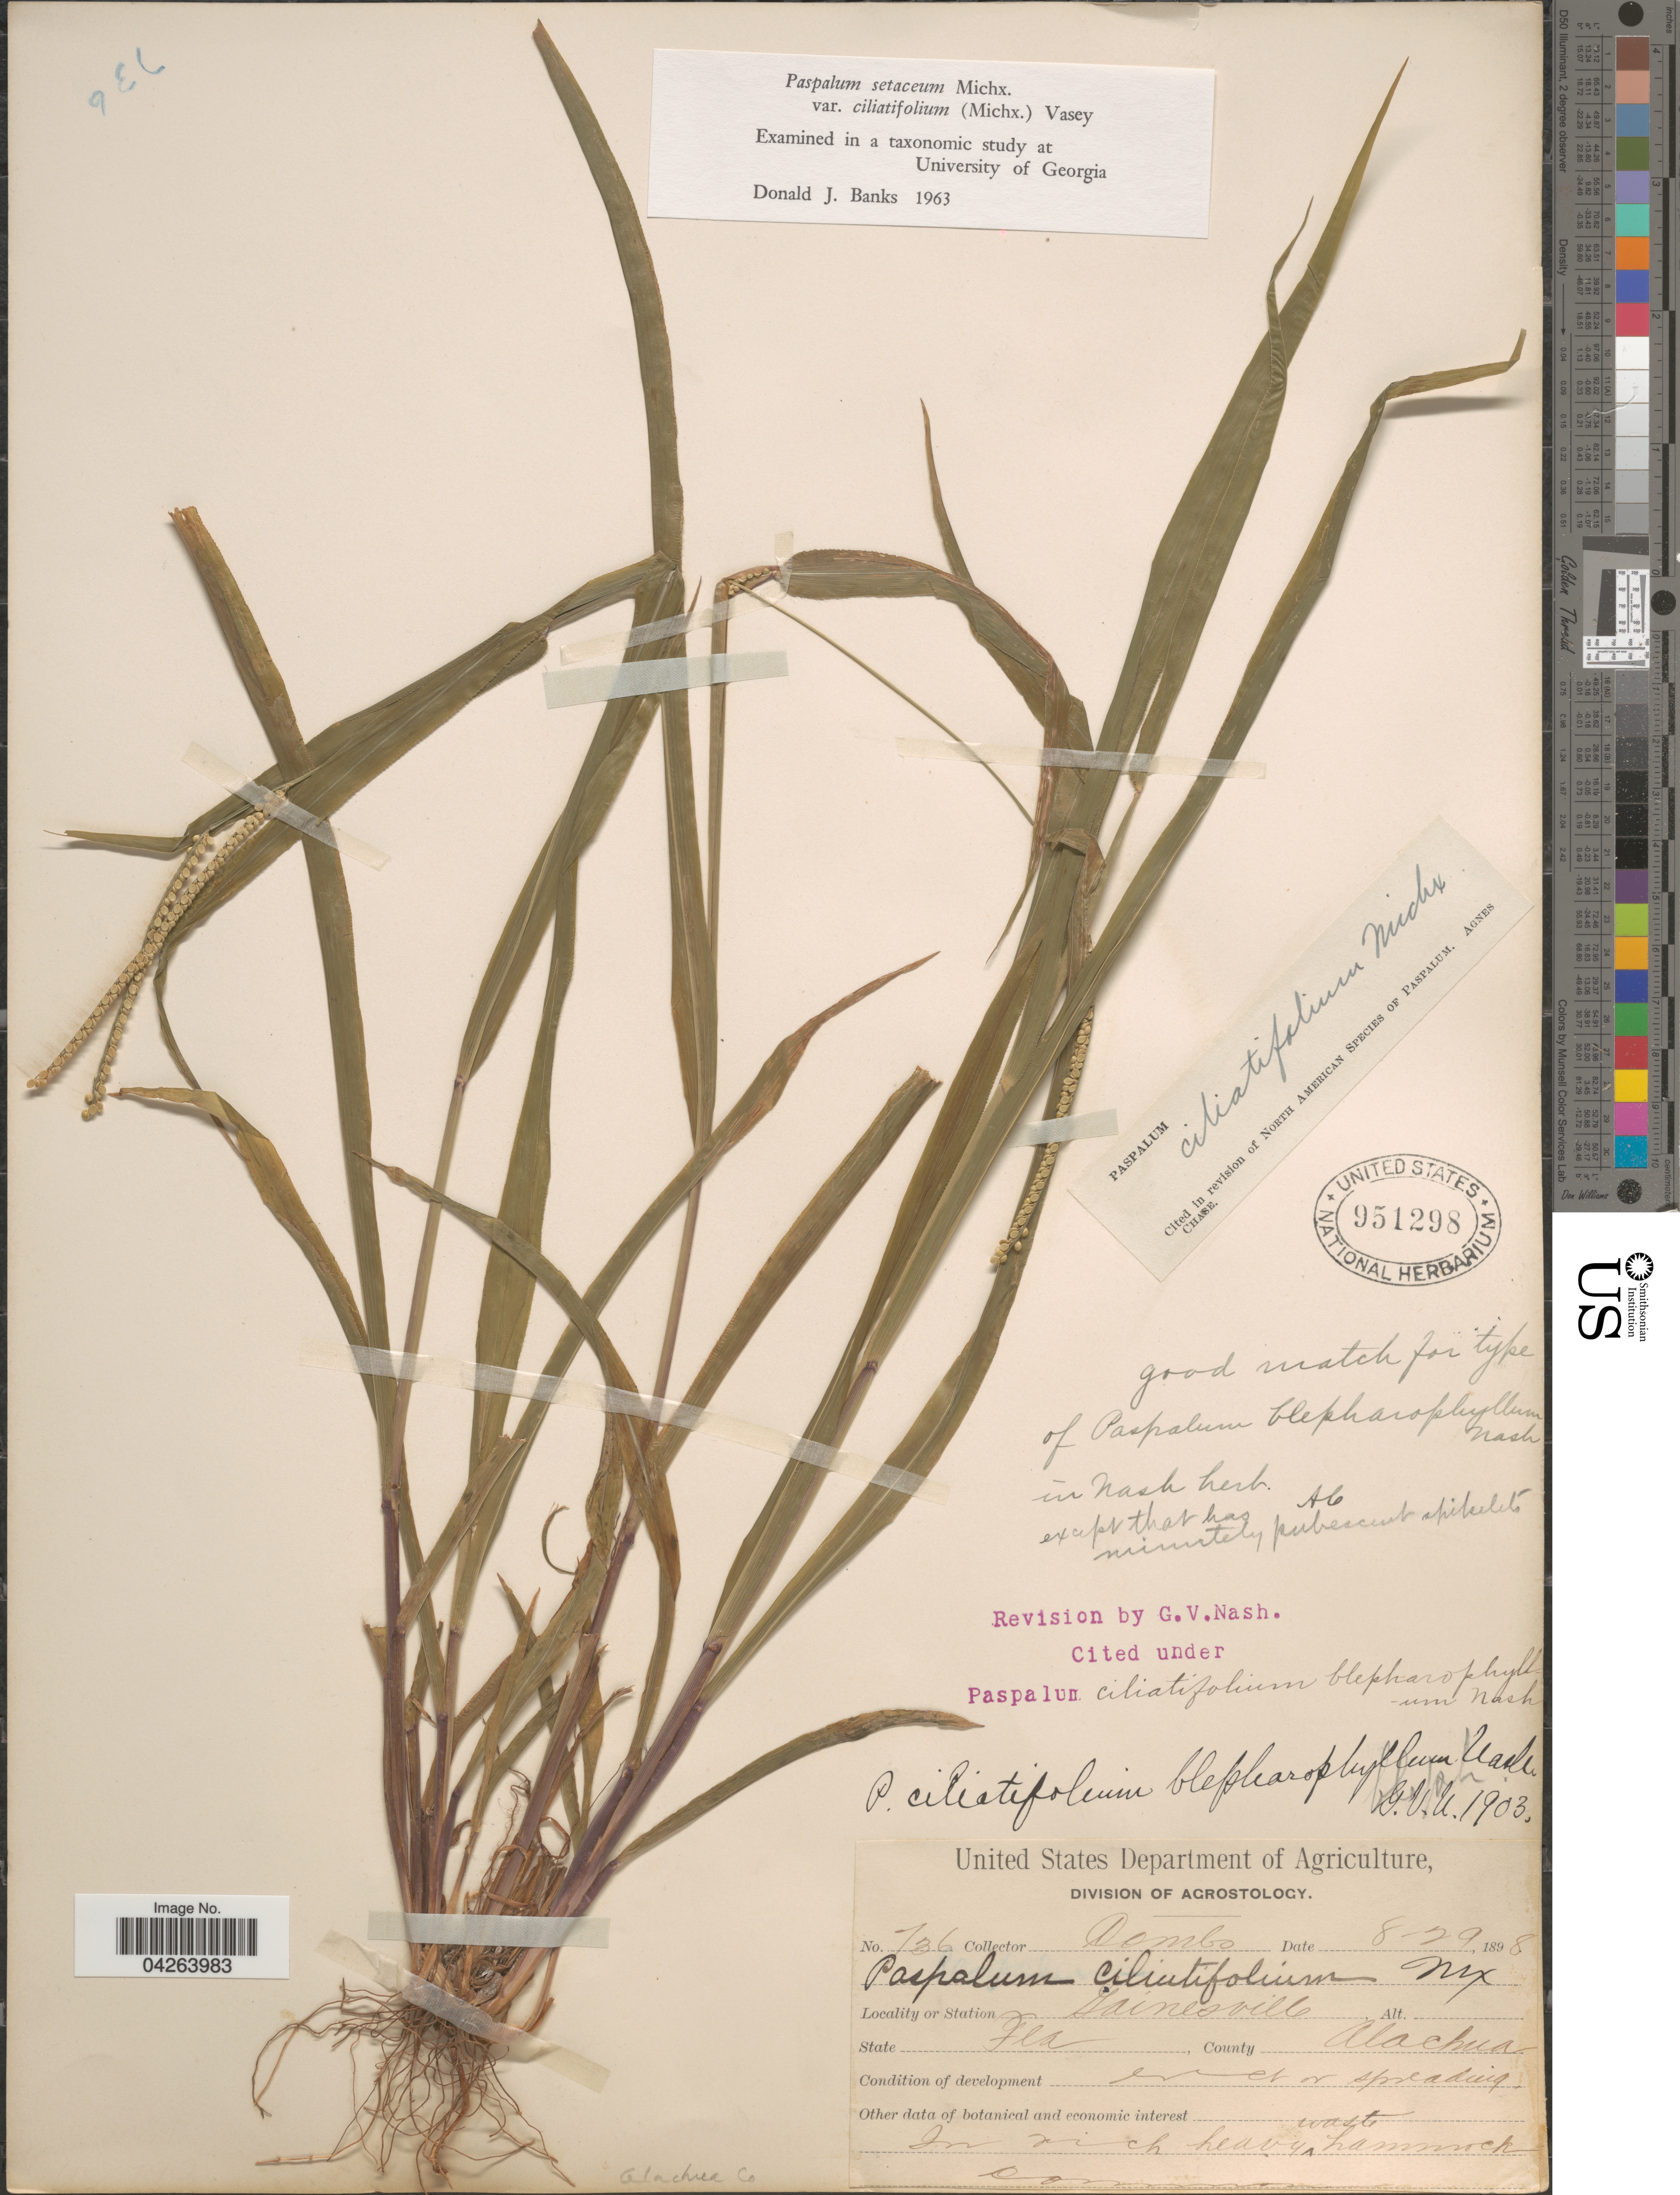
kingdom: Plantae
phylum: Tracheophyta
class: Liliopsida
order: Poales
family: Poaceae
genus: Paspalum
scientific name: Paspalum setaceum var. ciliatifolium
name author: (Michx.) Vasey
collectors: -. Combs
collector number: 736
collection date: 1898-08-29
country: United States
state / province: Florida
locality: Gainesville. County Alachua.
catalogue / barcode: US 951298